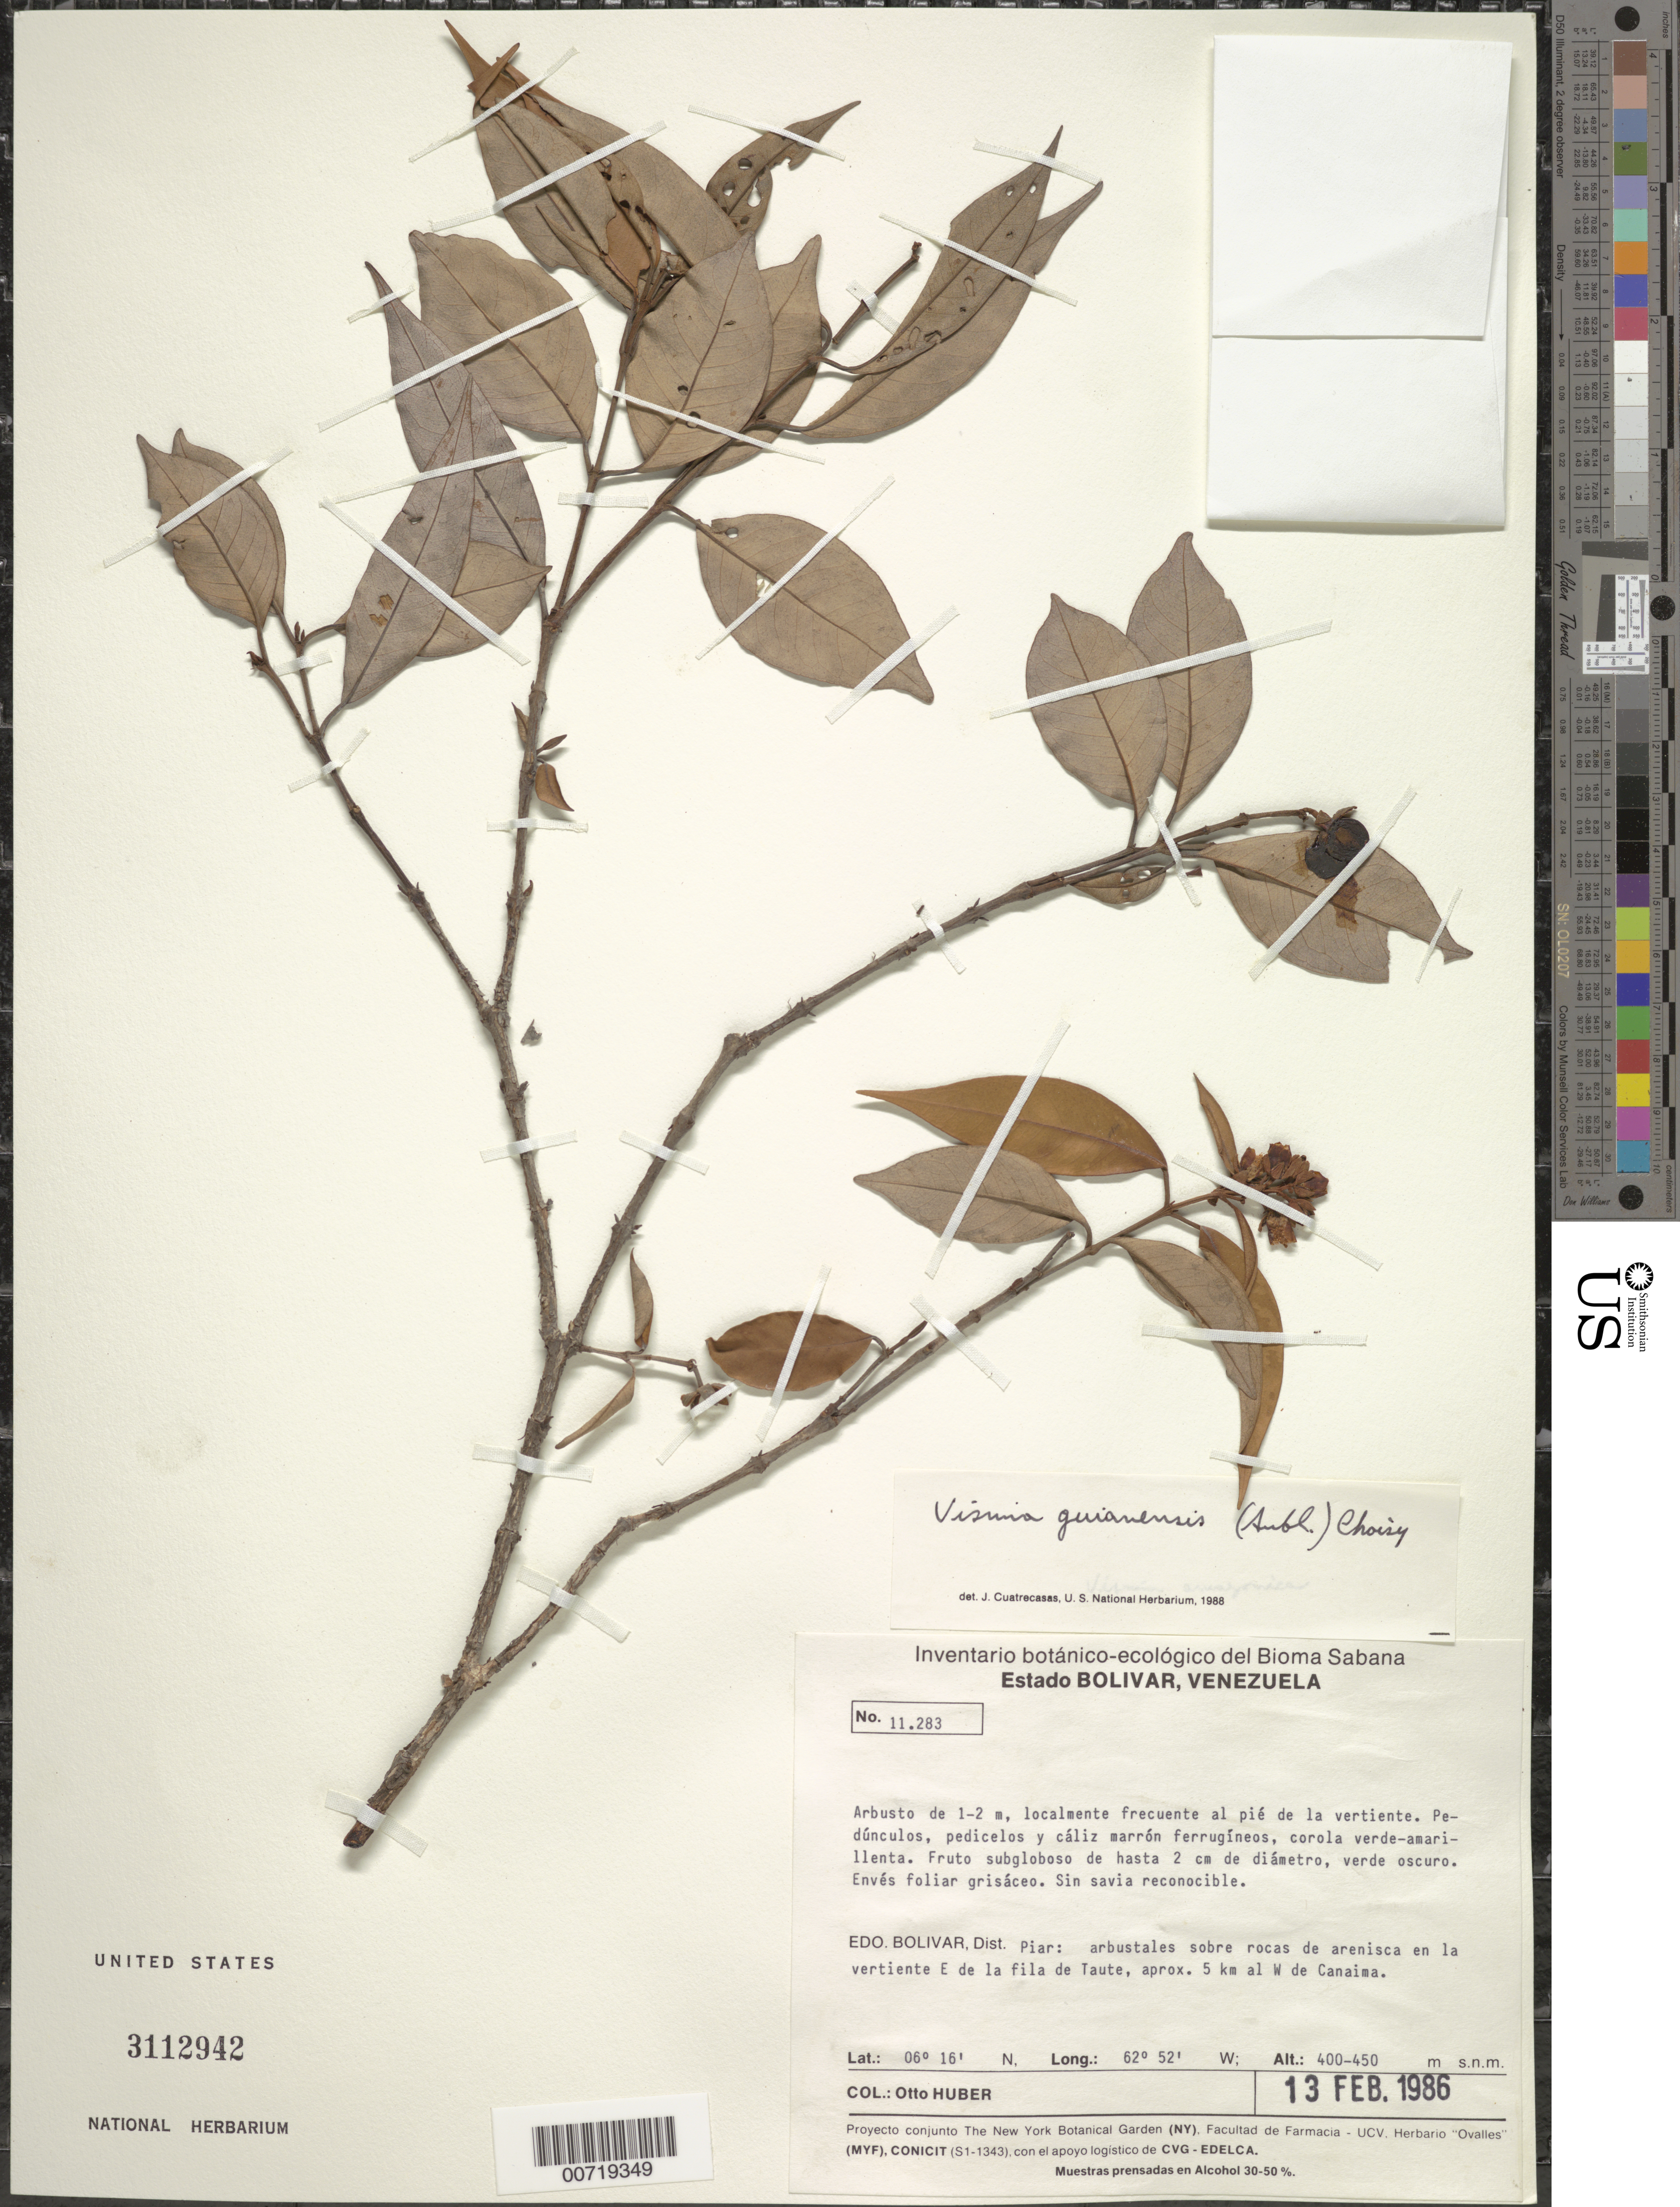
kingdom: Plantae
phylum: Tracheophyta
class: Magnoliopsida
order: Malpighiales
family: Hypericaceae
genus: Vismia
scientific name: Vismia guianensis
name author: (Aubl.) Pers.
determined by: Cuatrecasas, J.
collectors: O. Huber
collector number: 11283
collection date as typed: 13-Feb-86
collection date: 1986-02-13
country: Venezuela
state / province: Bolívar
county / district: Piar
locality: Canaima, 5 km W, E de la fila de Taute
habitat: Arbustales sobre rocas de arenisca; al pié de la vertiente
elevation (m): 400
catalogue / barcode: US 3112942